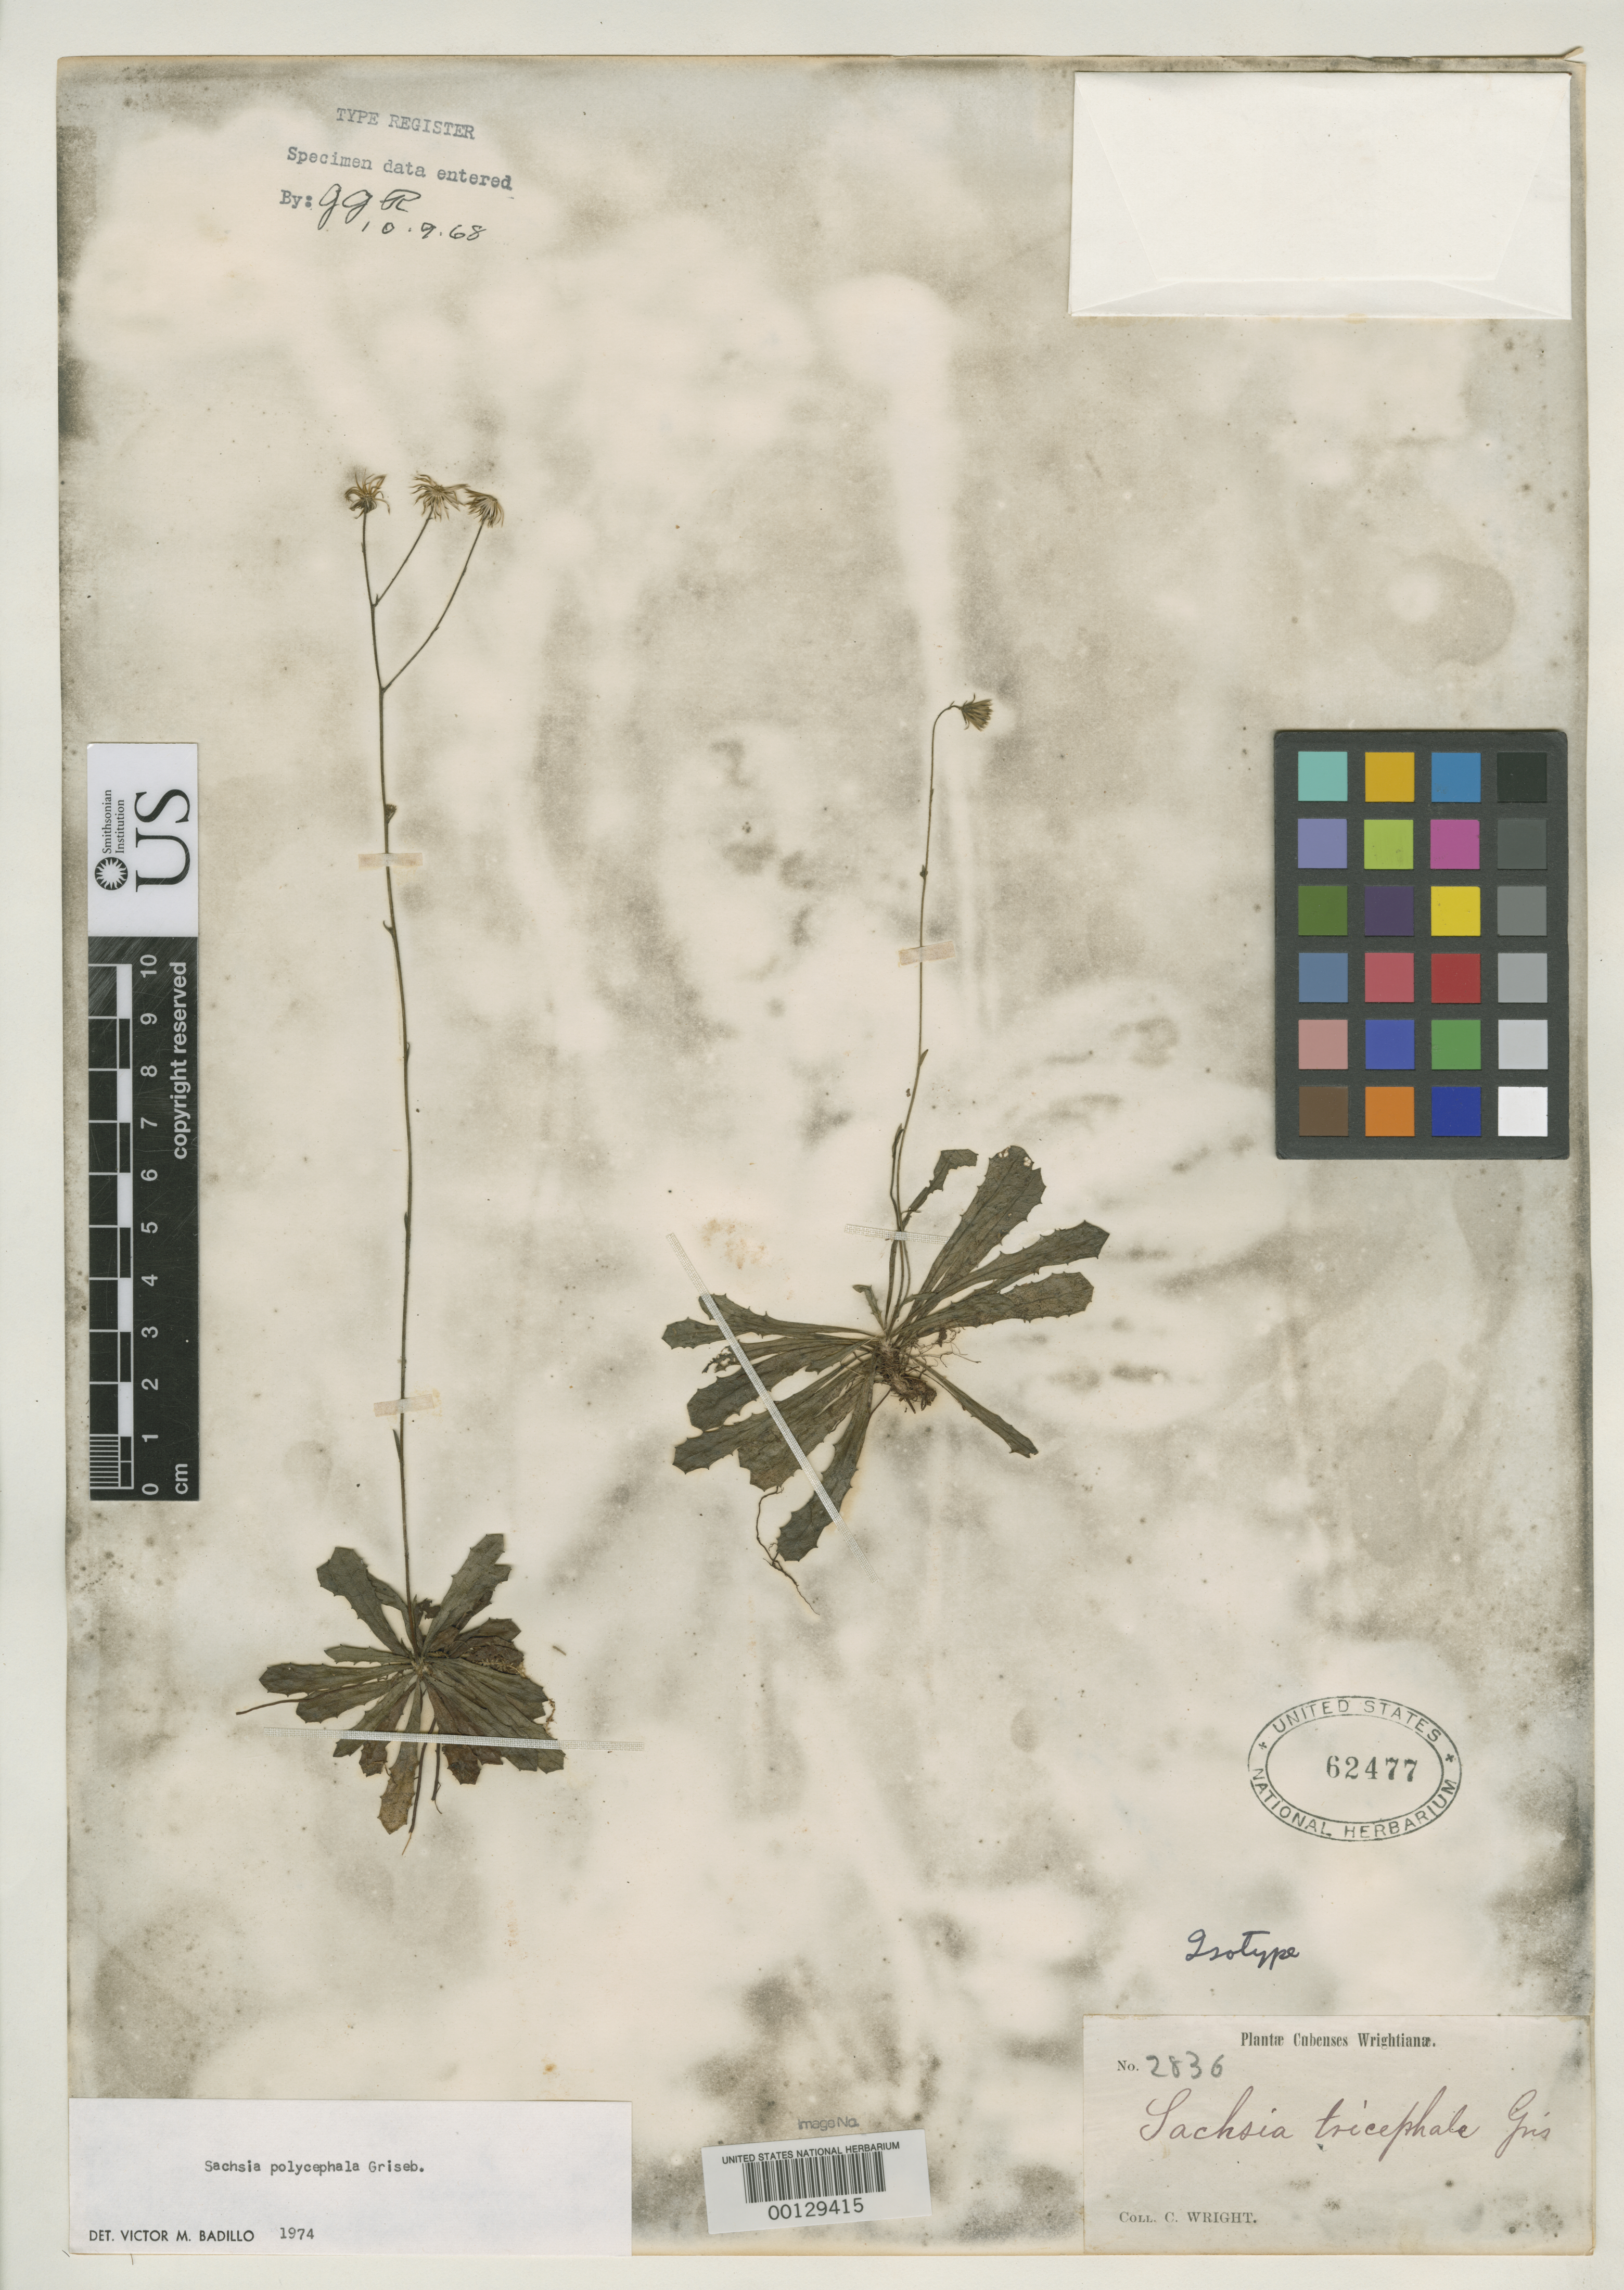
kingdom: Plantae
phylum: Tracheophyta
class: Magnoliopsida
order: Asterales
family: Asteraceae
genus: Sachsia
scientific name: Sachsia tricephala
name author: Griseb.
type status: Isotype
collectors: C. Wright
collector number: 2836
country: Cuba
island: Greater Antilles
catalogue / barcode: US 62477